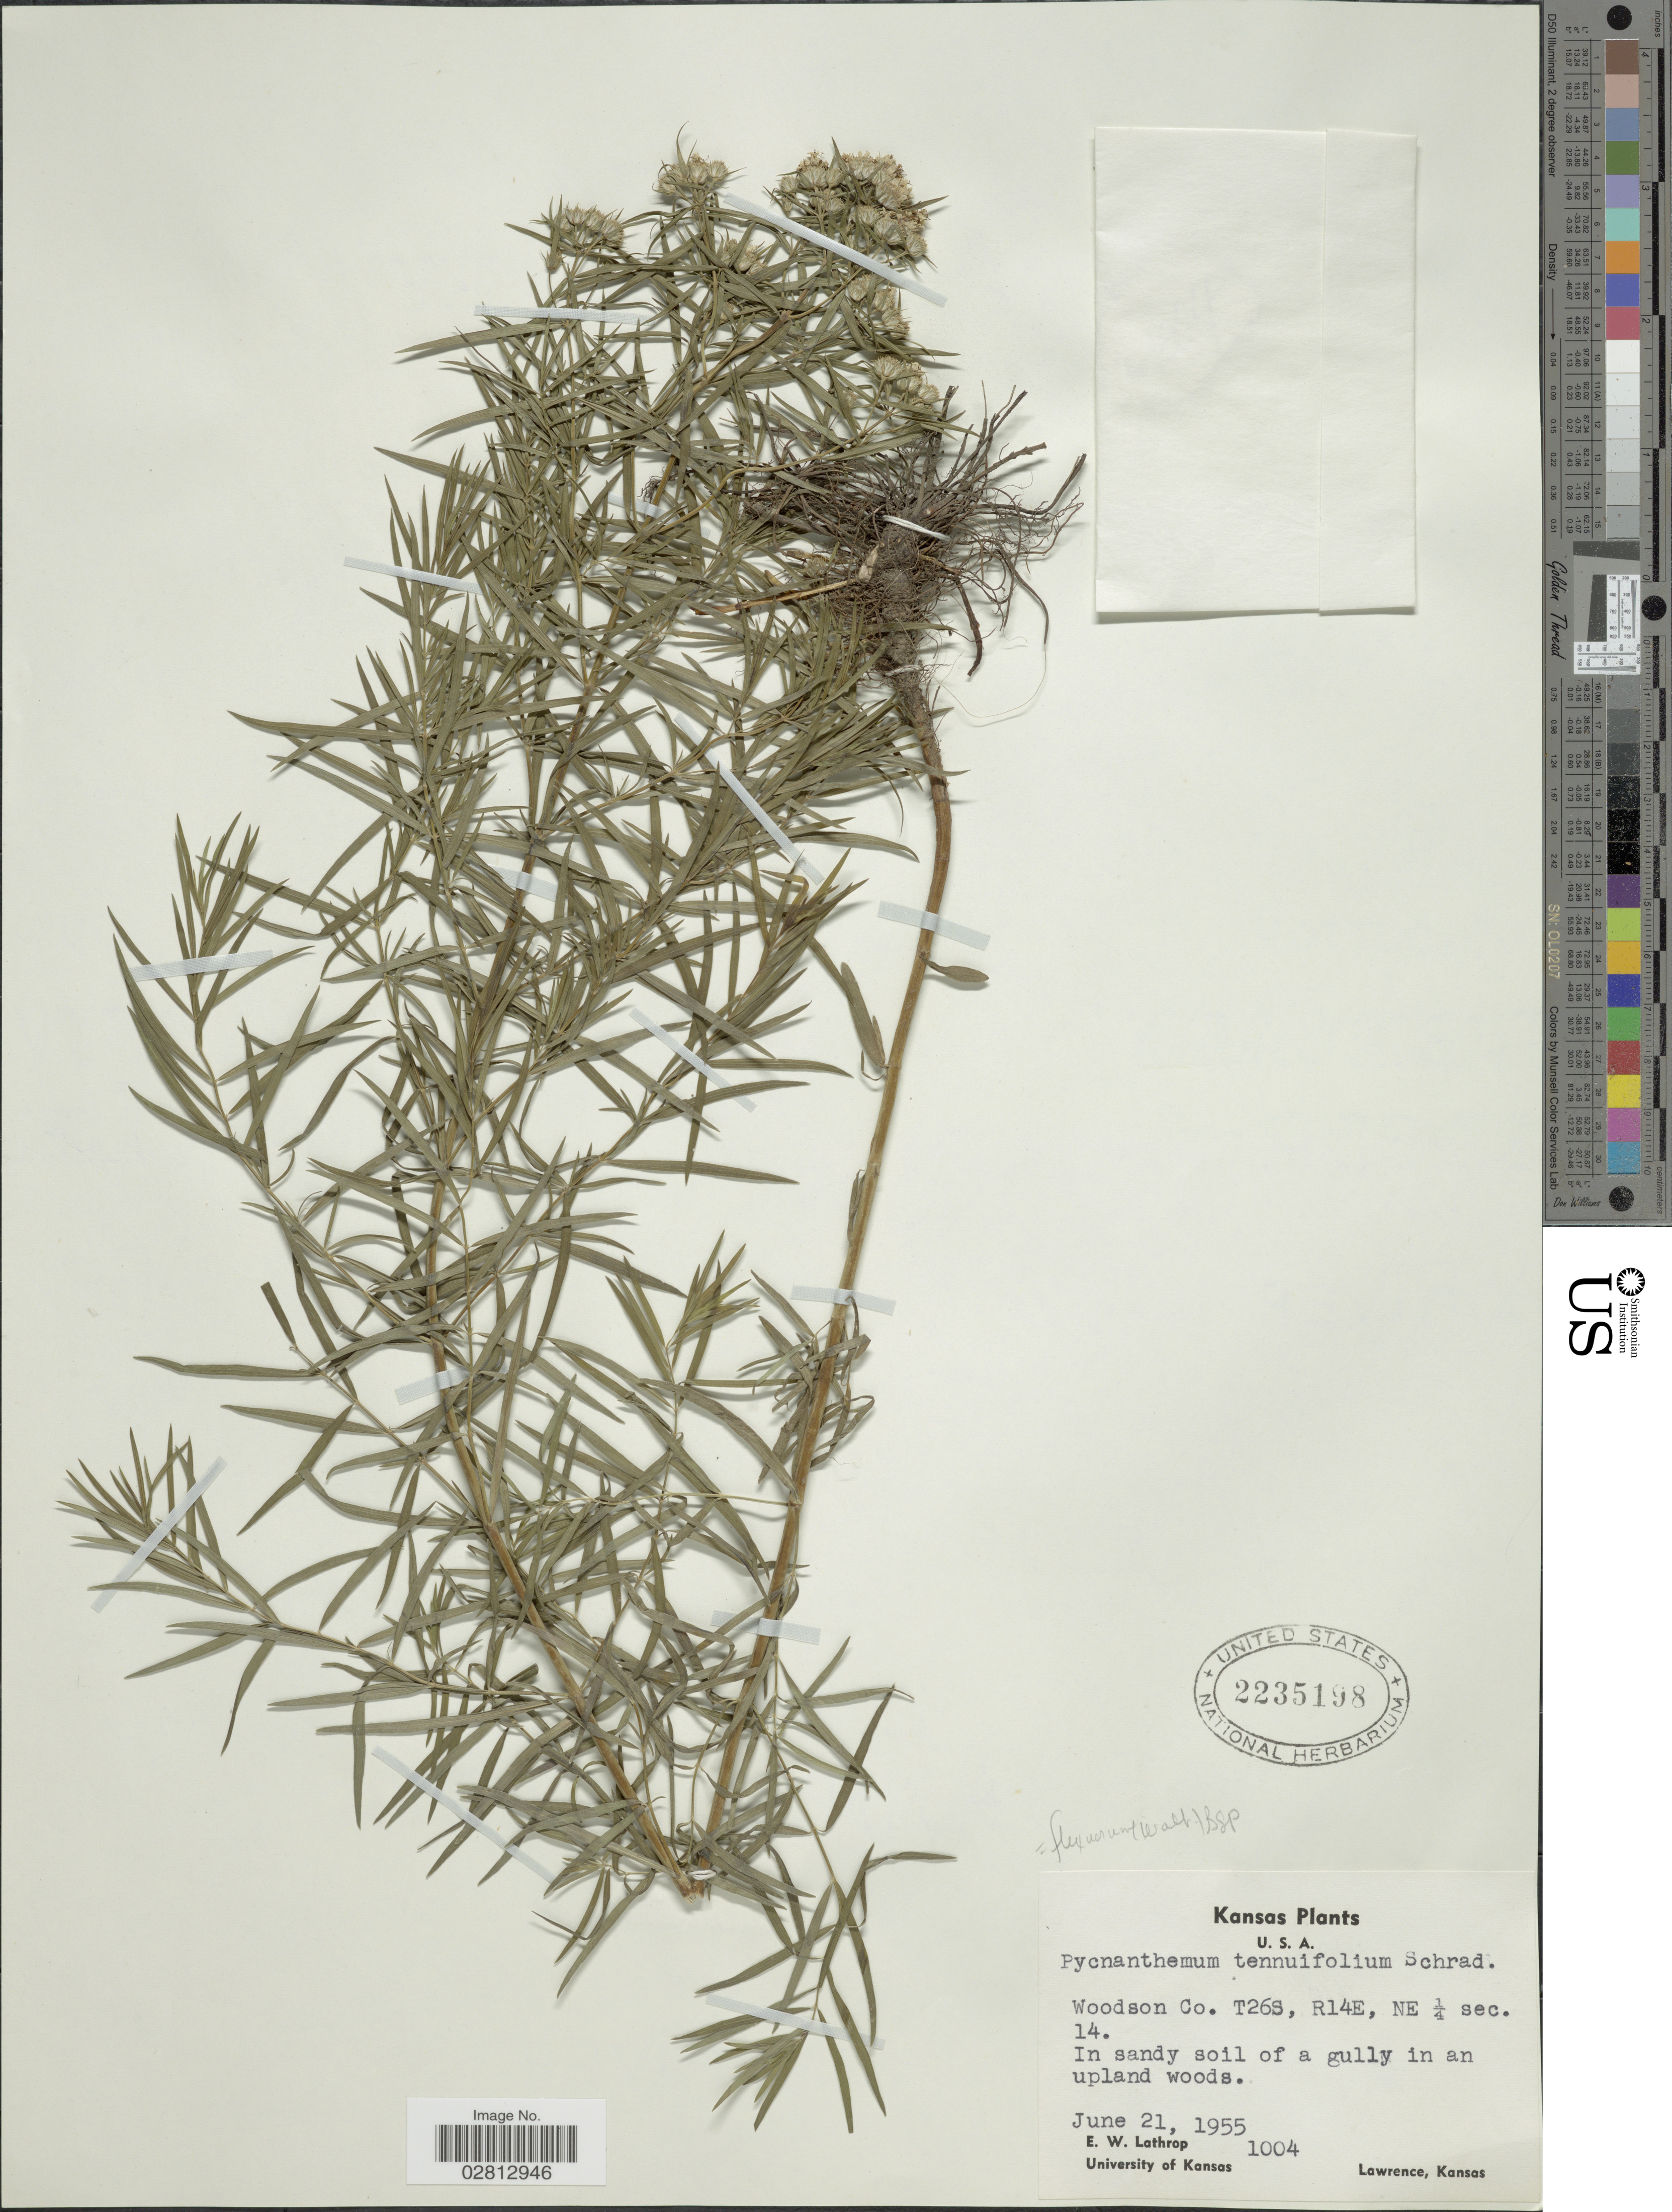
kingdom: Plantae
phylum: Tracheophyta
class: Magnoliopsida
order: Lamiales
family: Lamiaceae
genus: Pycnanthemum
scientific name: Pycnanthemum tenuifolium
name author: Schrad.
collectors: E. W. Lathrop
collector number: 1004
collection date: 1955-06-21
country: United States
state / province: Kansas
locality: Woodson Co. T26S, R14E, NE ¼ sec. 14.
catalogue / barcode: US 2235198